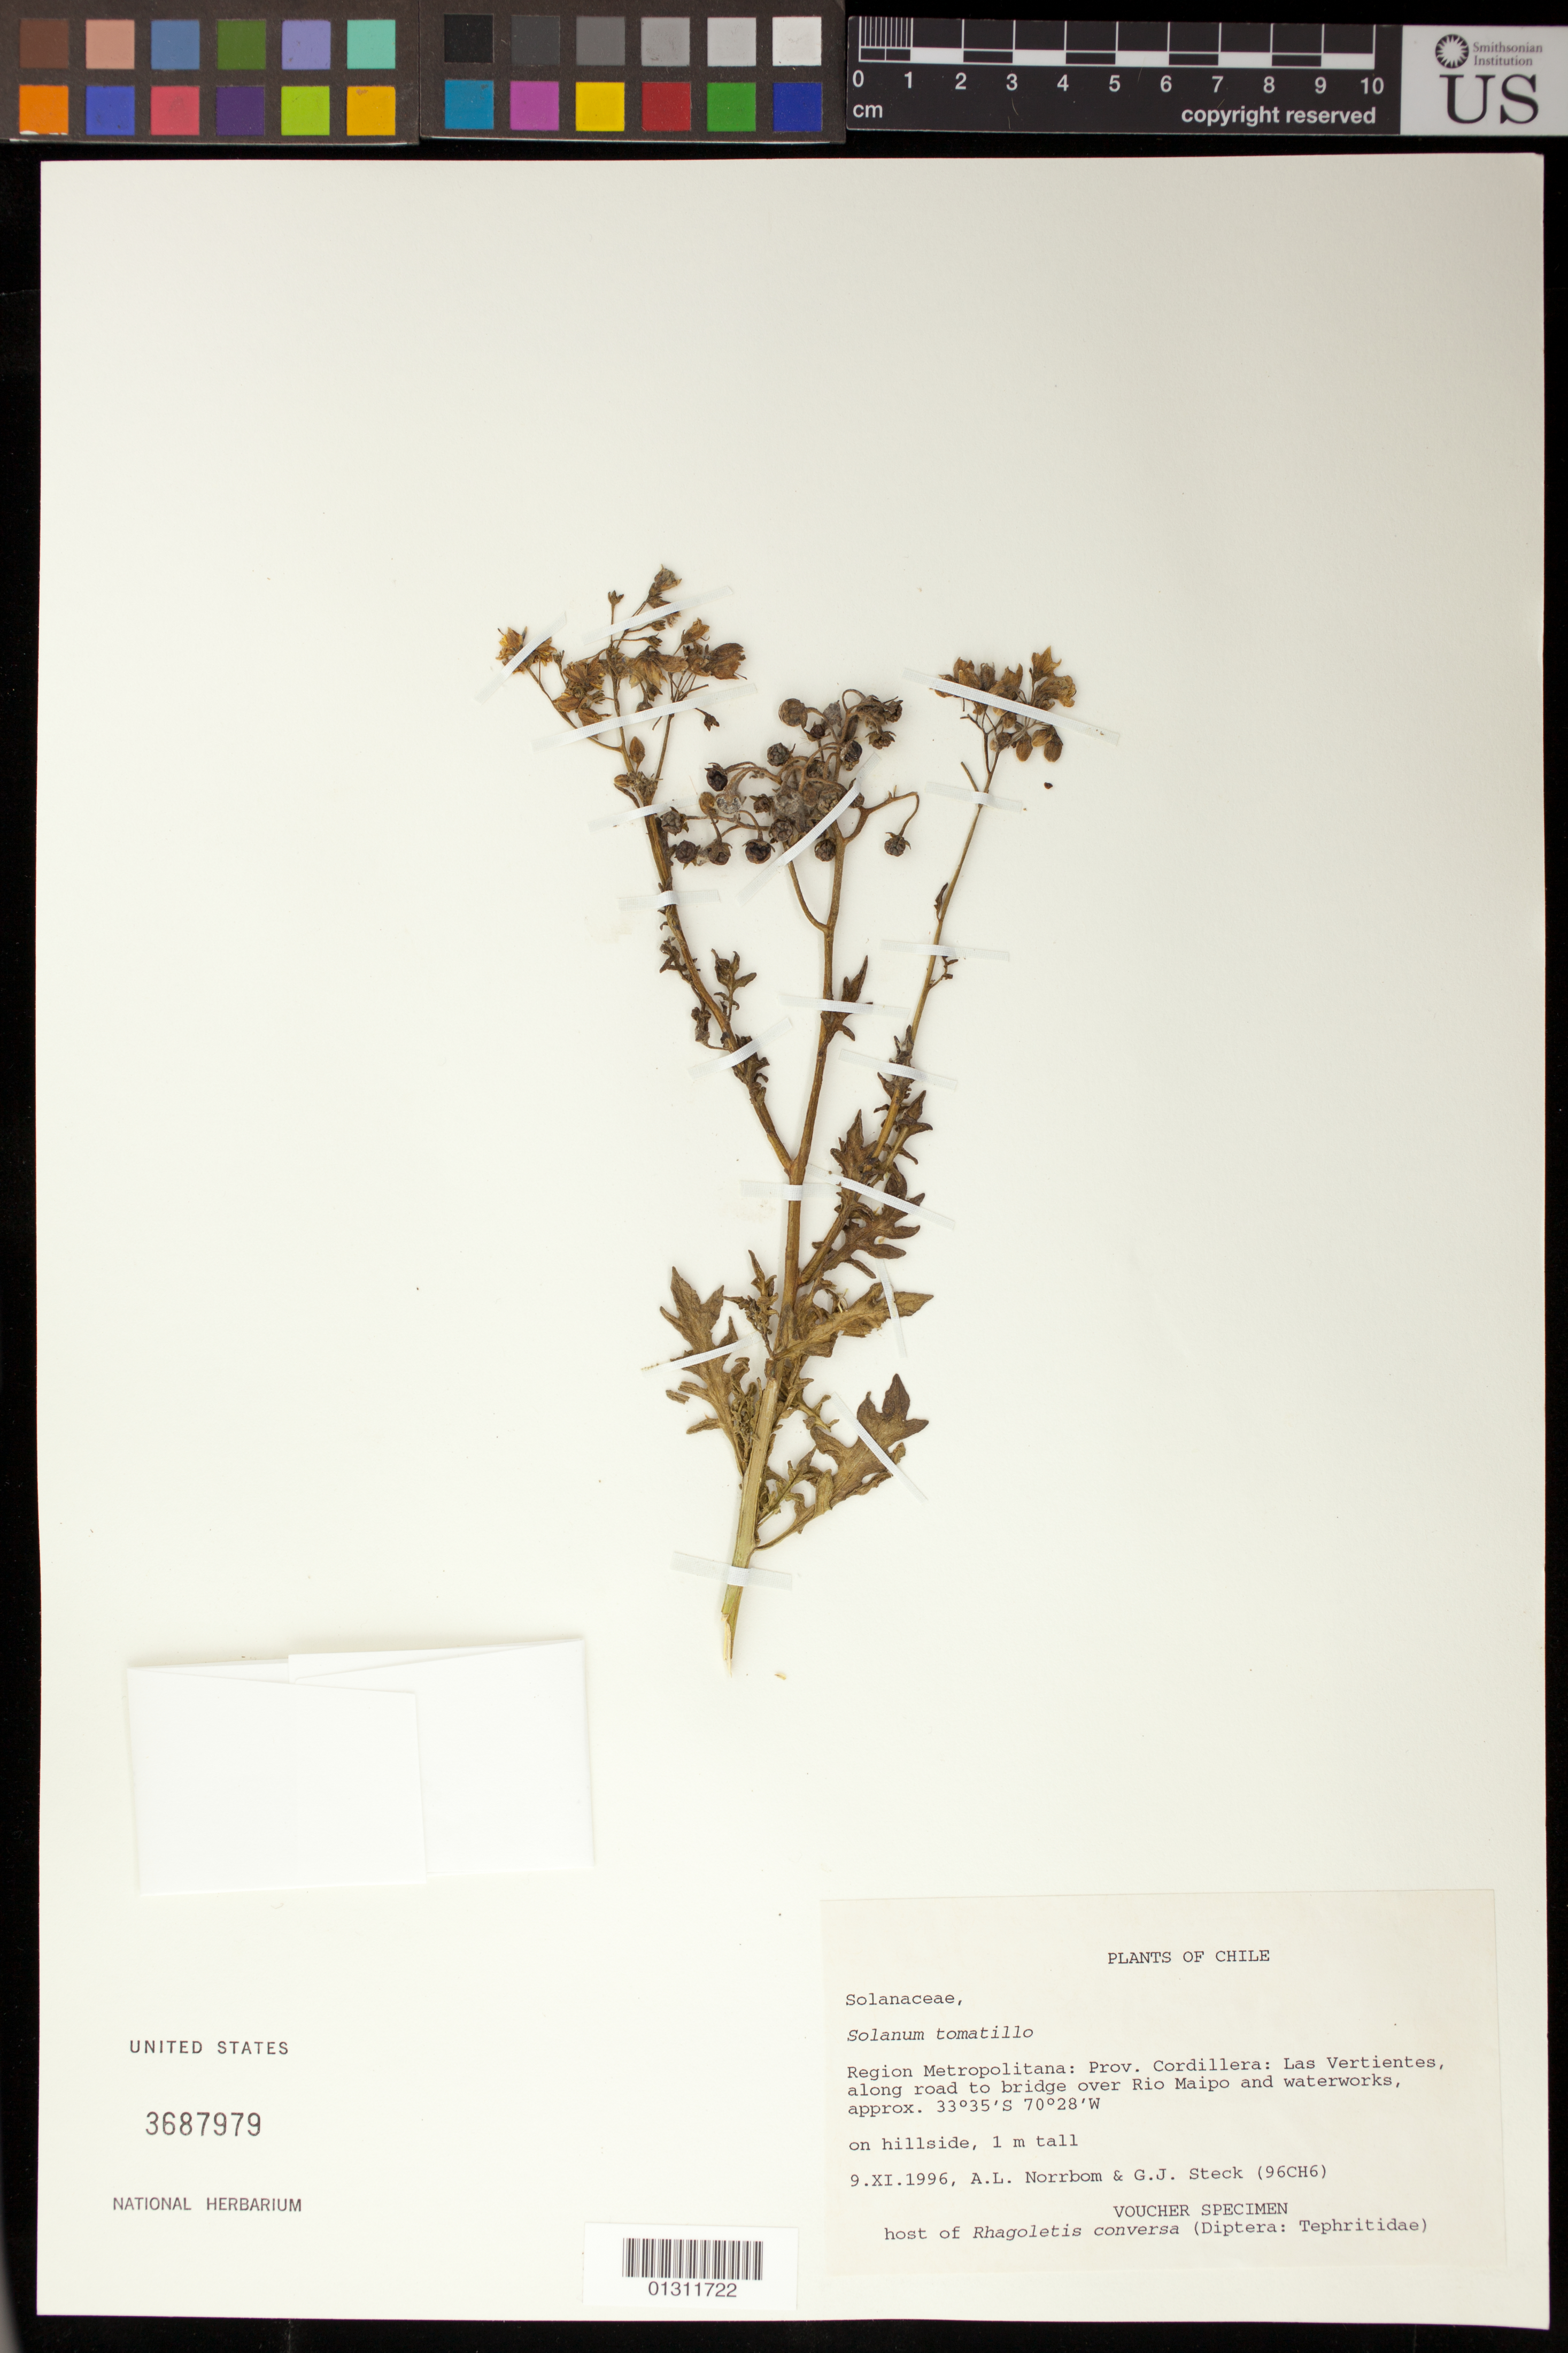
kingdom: Plantae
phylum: Tracheophyta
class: Magnoliopsida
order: Solanales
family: Solanaceae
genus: Solanum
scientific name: Solanum tomatillo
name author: (J. Rémy) F. Phil.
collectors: A. L. Norrbom & G. Steck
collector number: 96CH6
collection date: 1996-11-09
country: Chile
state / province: Región Metropolitana (RM)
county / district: Cordillera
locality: Prov. Cordillera: Las Vertientes, along road to bridge over Rio Mapio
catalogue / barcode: US 3687979